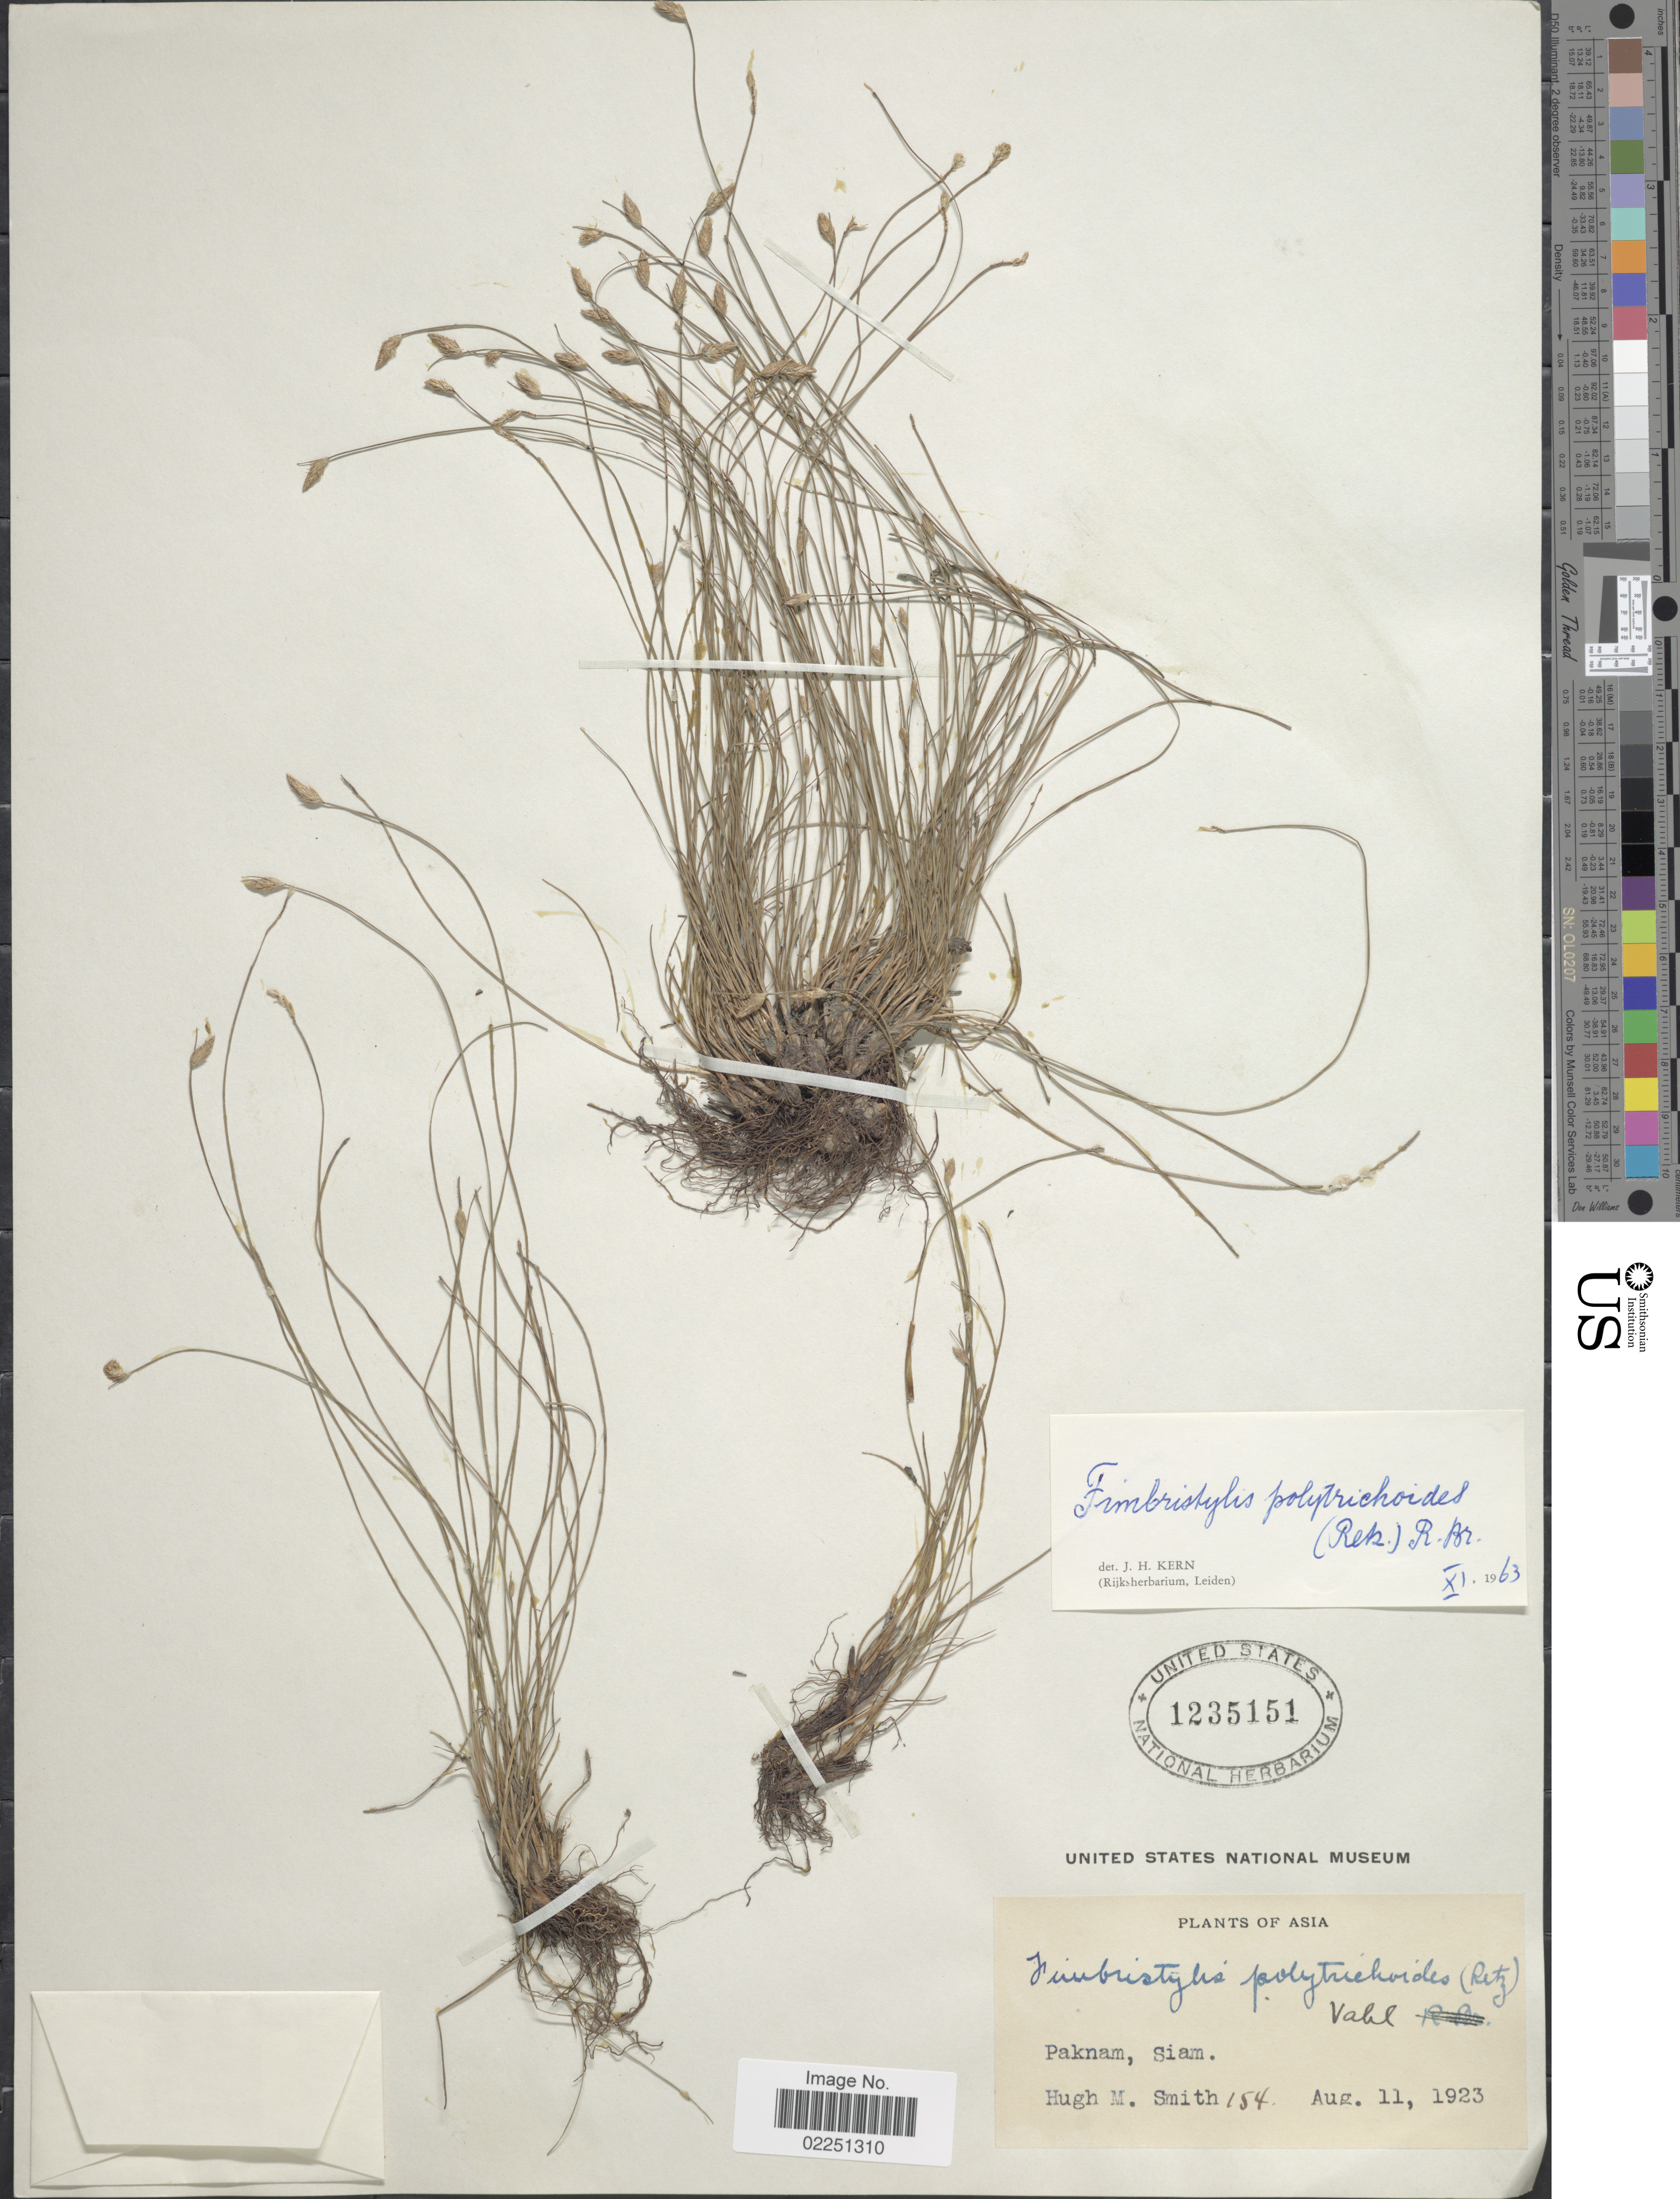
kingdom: Plantae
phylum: Tracheophyta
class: Liliopsida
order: Poales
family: Cyperaceae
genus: Fimbristylis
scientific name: Fimbristylis polytrichoides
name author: (Retz.) Vahl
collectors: H. M. Smith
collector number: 154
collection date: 1923-08-11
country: Thailand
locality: Paknam, Siam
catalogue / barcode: US 1235151